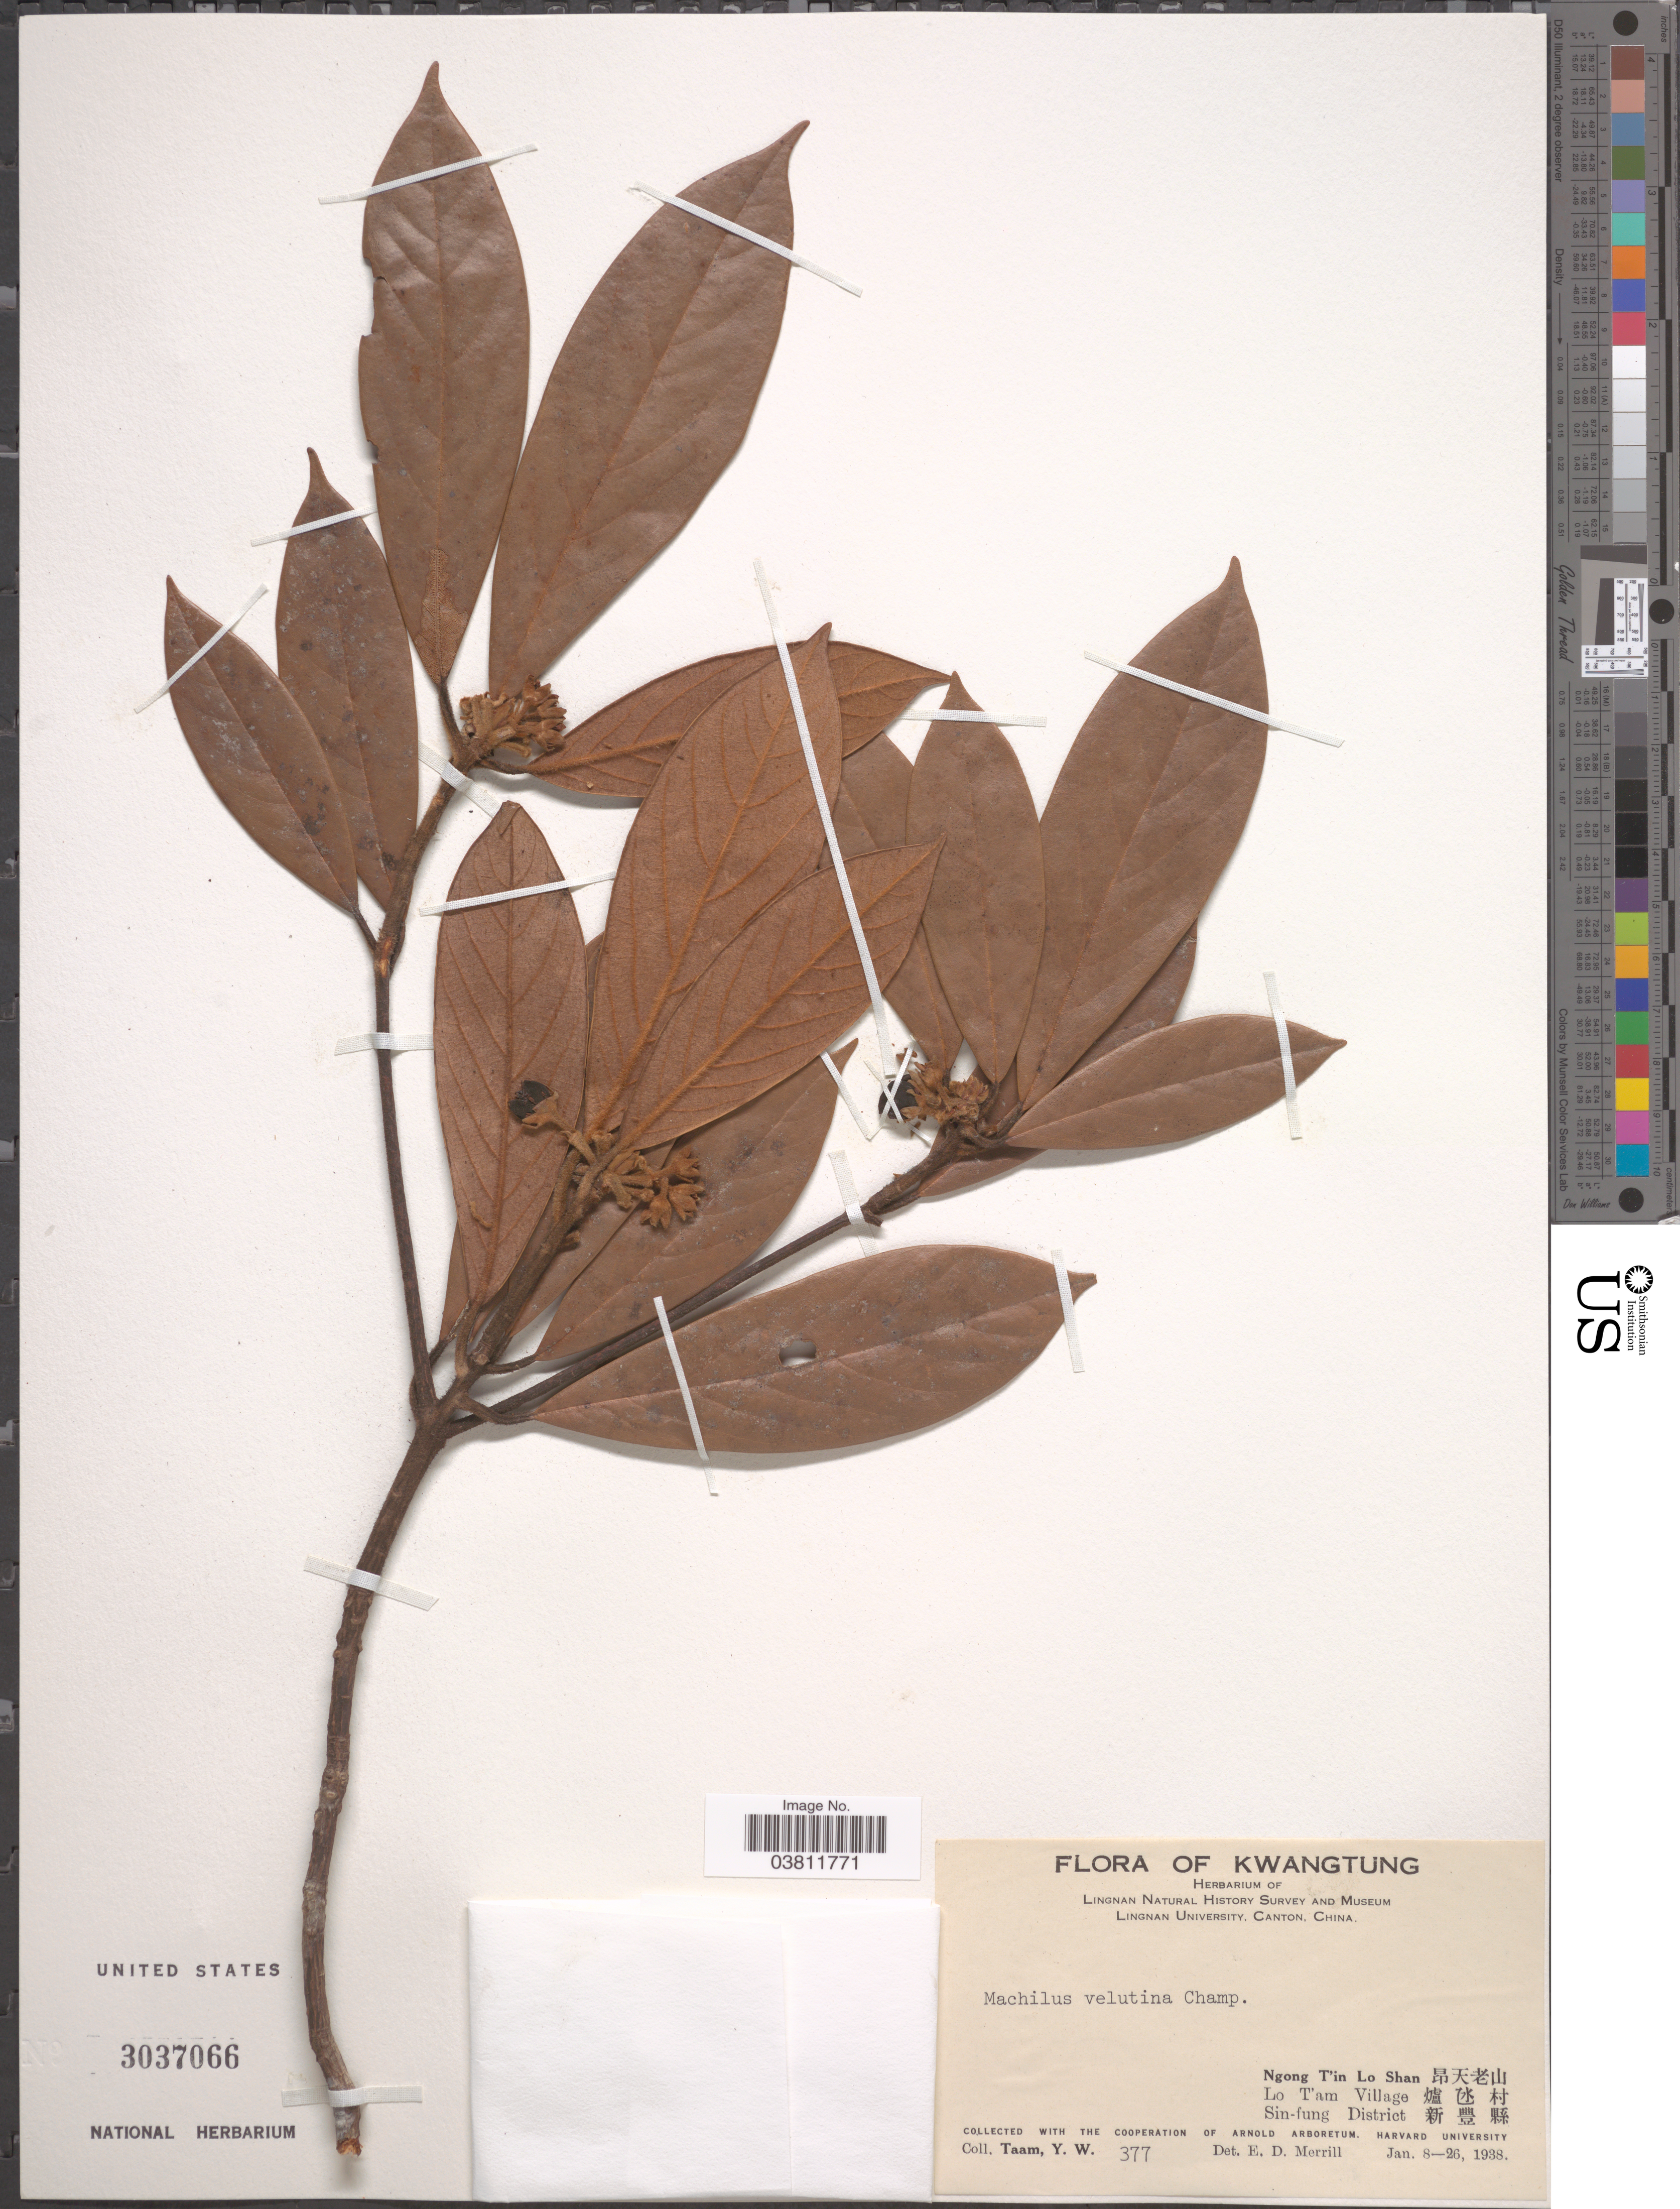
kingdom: Plantae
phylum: Tracheophyta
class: Magnoliopsida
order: Laurales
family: Lauraceae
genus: Machilus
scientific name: Machilus velutina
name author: Champ. ex Benth.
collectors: Y. W. Taam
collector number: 377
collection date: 1938-01-08/1938-01-26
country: China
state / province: Guangdong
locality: Kwangtung, Ngong T'in Lo Shan X, Lo T'am Village X, Sin-fung District X.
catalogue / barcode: US 3037066